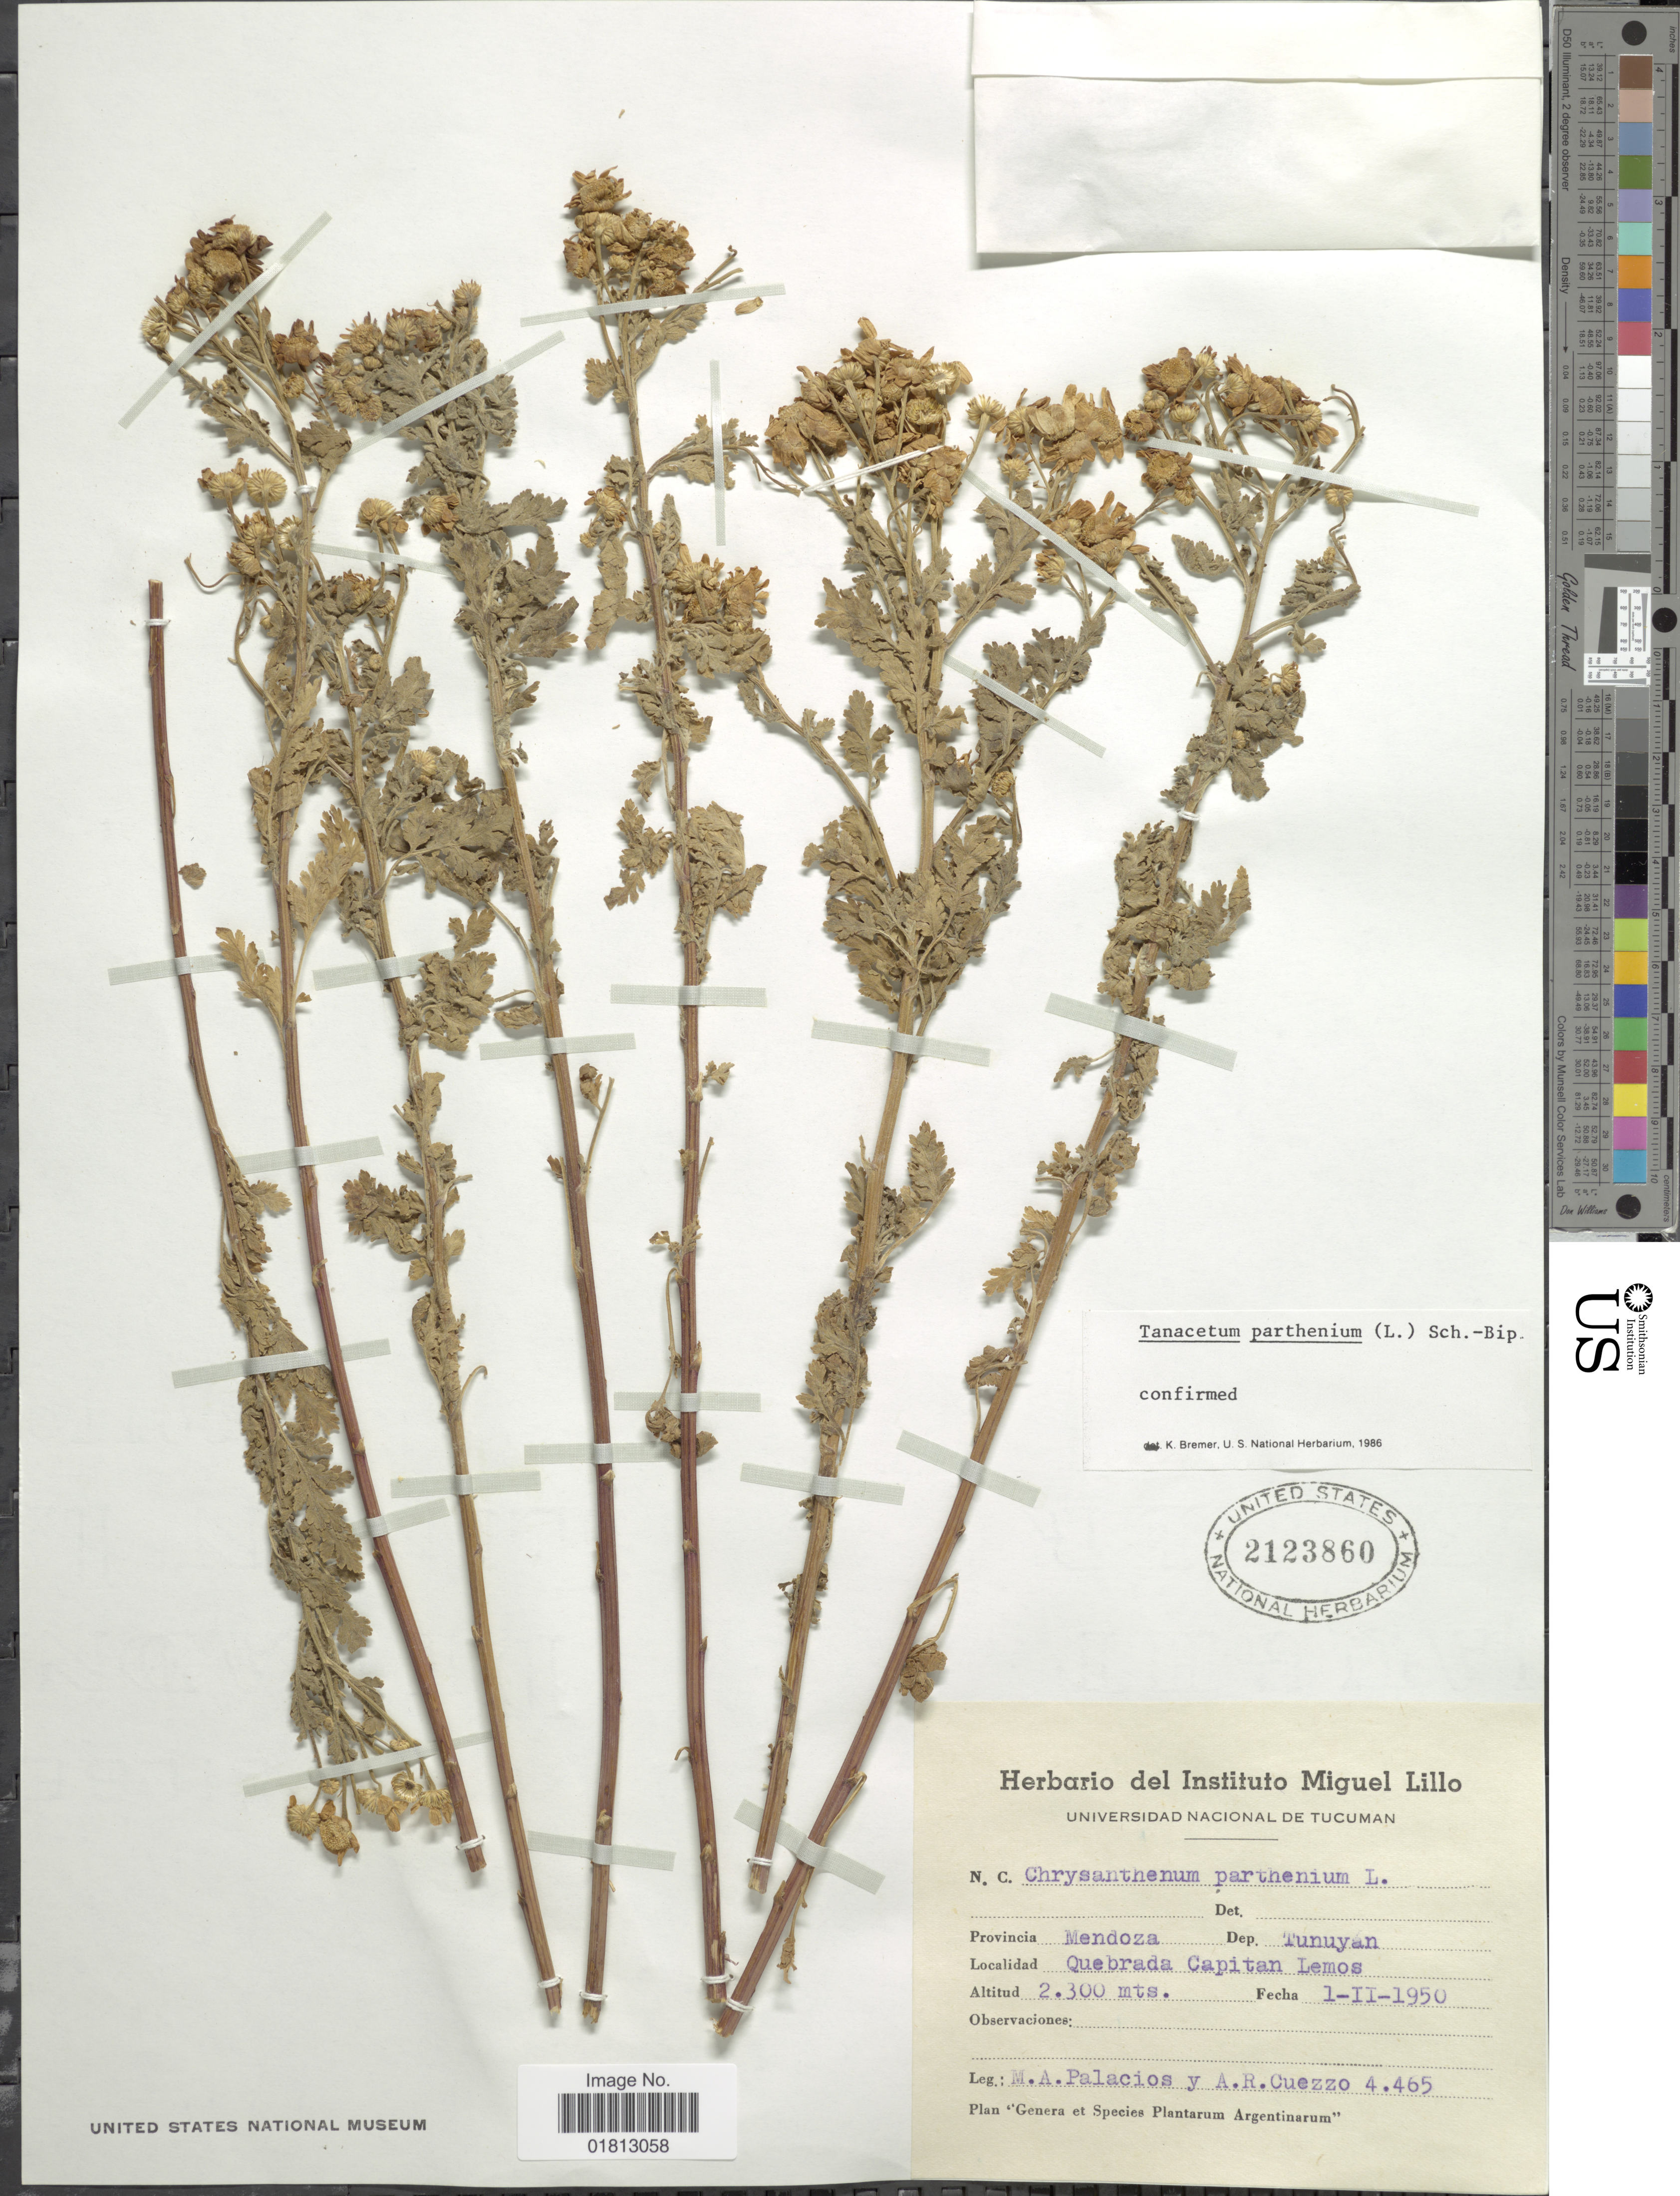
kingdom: Plantae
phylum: Tracheophyta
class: Magnoliopsida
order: Asterales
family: Asteraceae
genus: Tanacetum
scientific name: Tanacetum parthenium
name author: (L.) Sch. Bip.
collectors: M. Palacios & A. Cuezzo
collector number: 4465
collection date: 1950-02-01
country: Argentina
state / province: Mendoza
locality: Provincia Mendoza, Dep. Tunuyan, Quebrada Capitan Lemos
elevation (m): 2300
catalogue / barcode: US 2123860